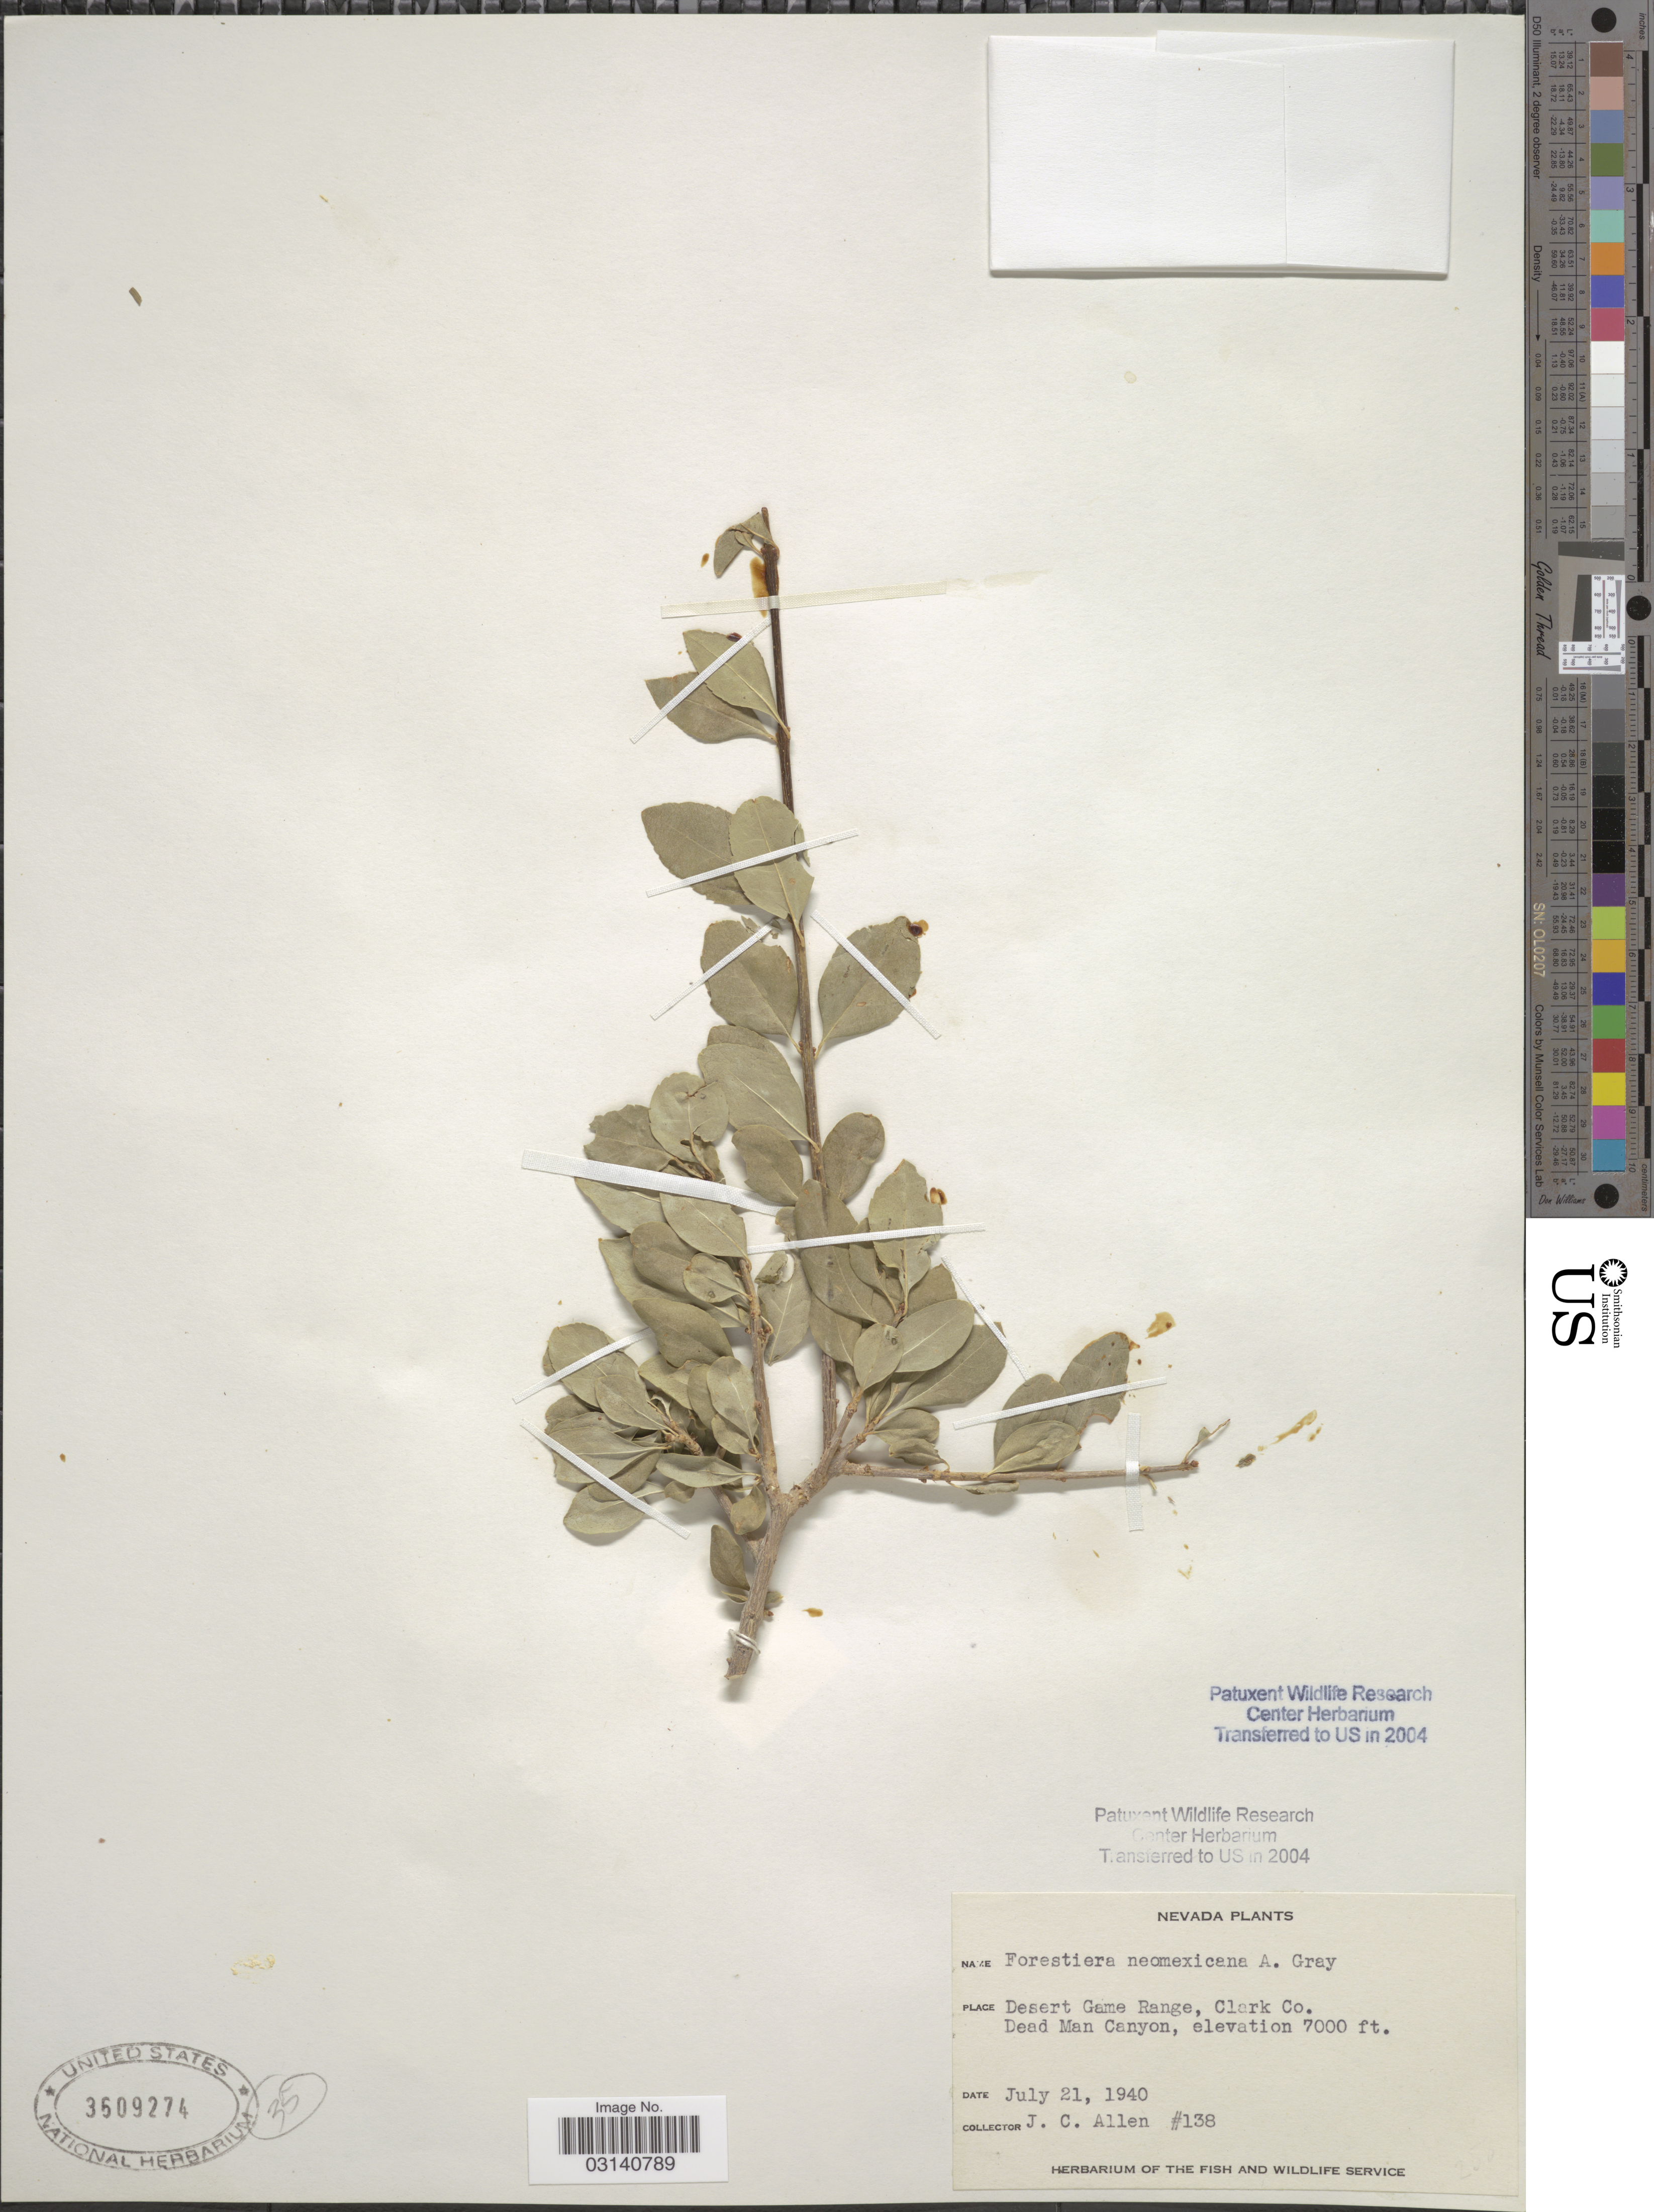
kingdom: Plantae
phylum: Tracheophyta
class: Magnoliopsida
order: Lamiales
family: Oleaceae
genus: Forestiera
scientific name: Forestiera neomexicana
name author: A. Gray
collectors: J. C. Allen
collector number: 138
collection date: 1940-07-21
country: United States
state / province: Nevada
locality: Desert Game Range, Clark Co. Dead Man Canyon.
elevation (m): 2134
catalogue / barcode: US 3609274